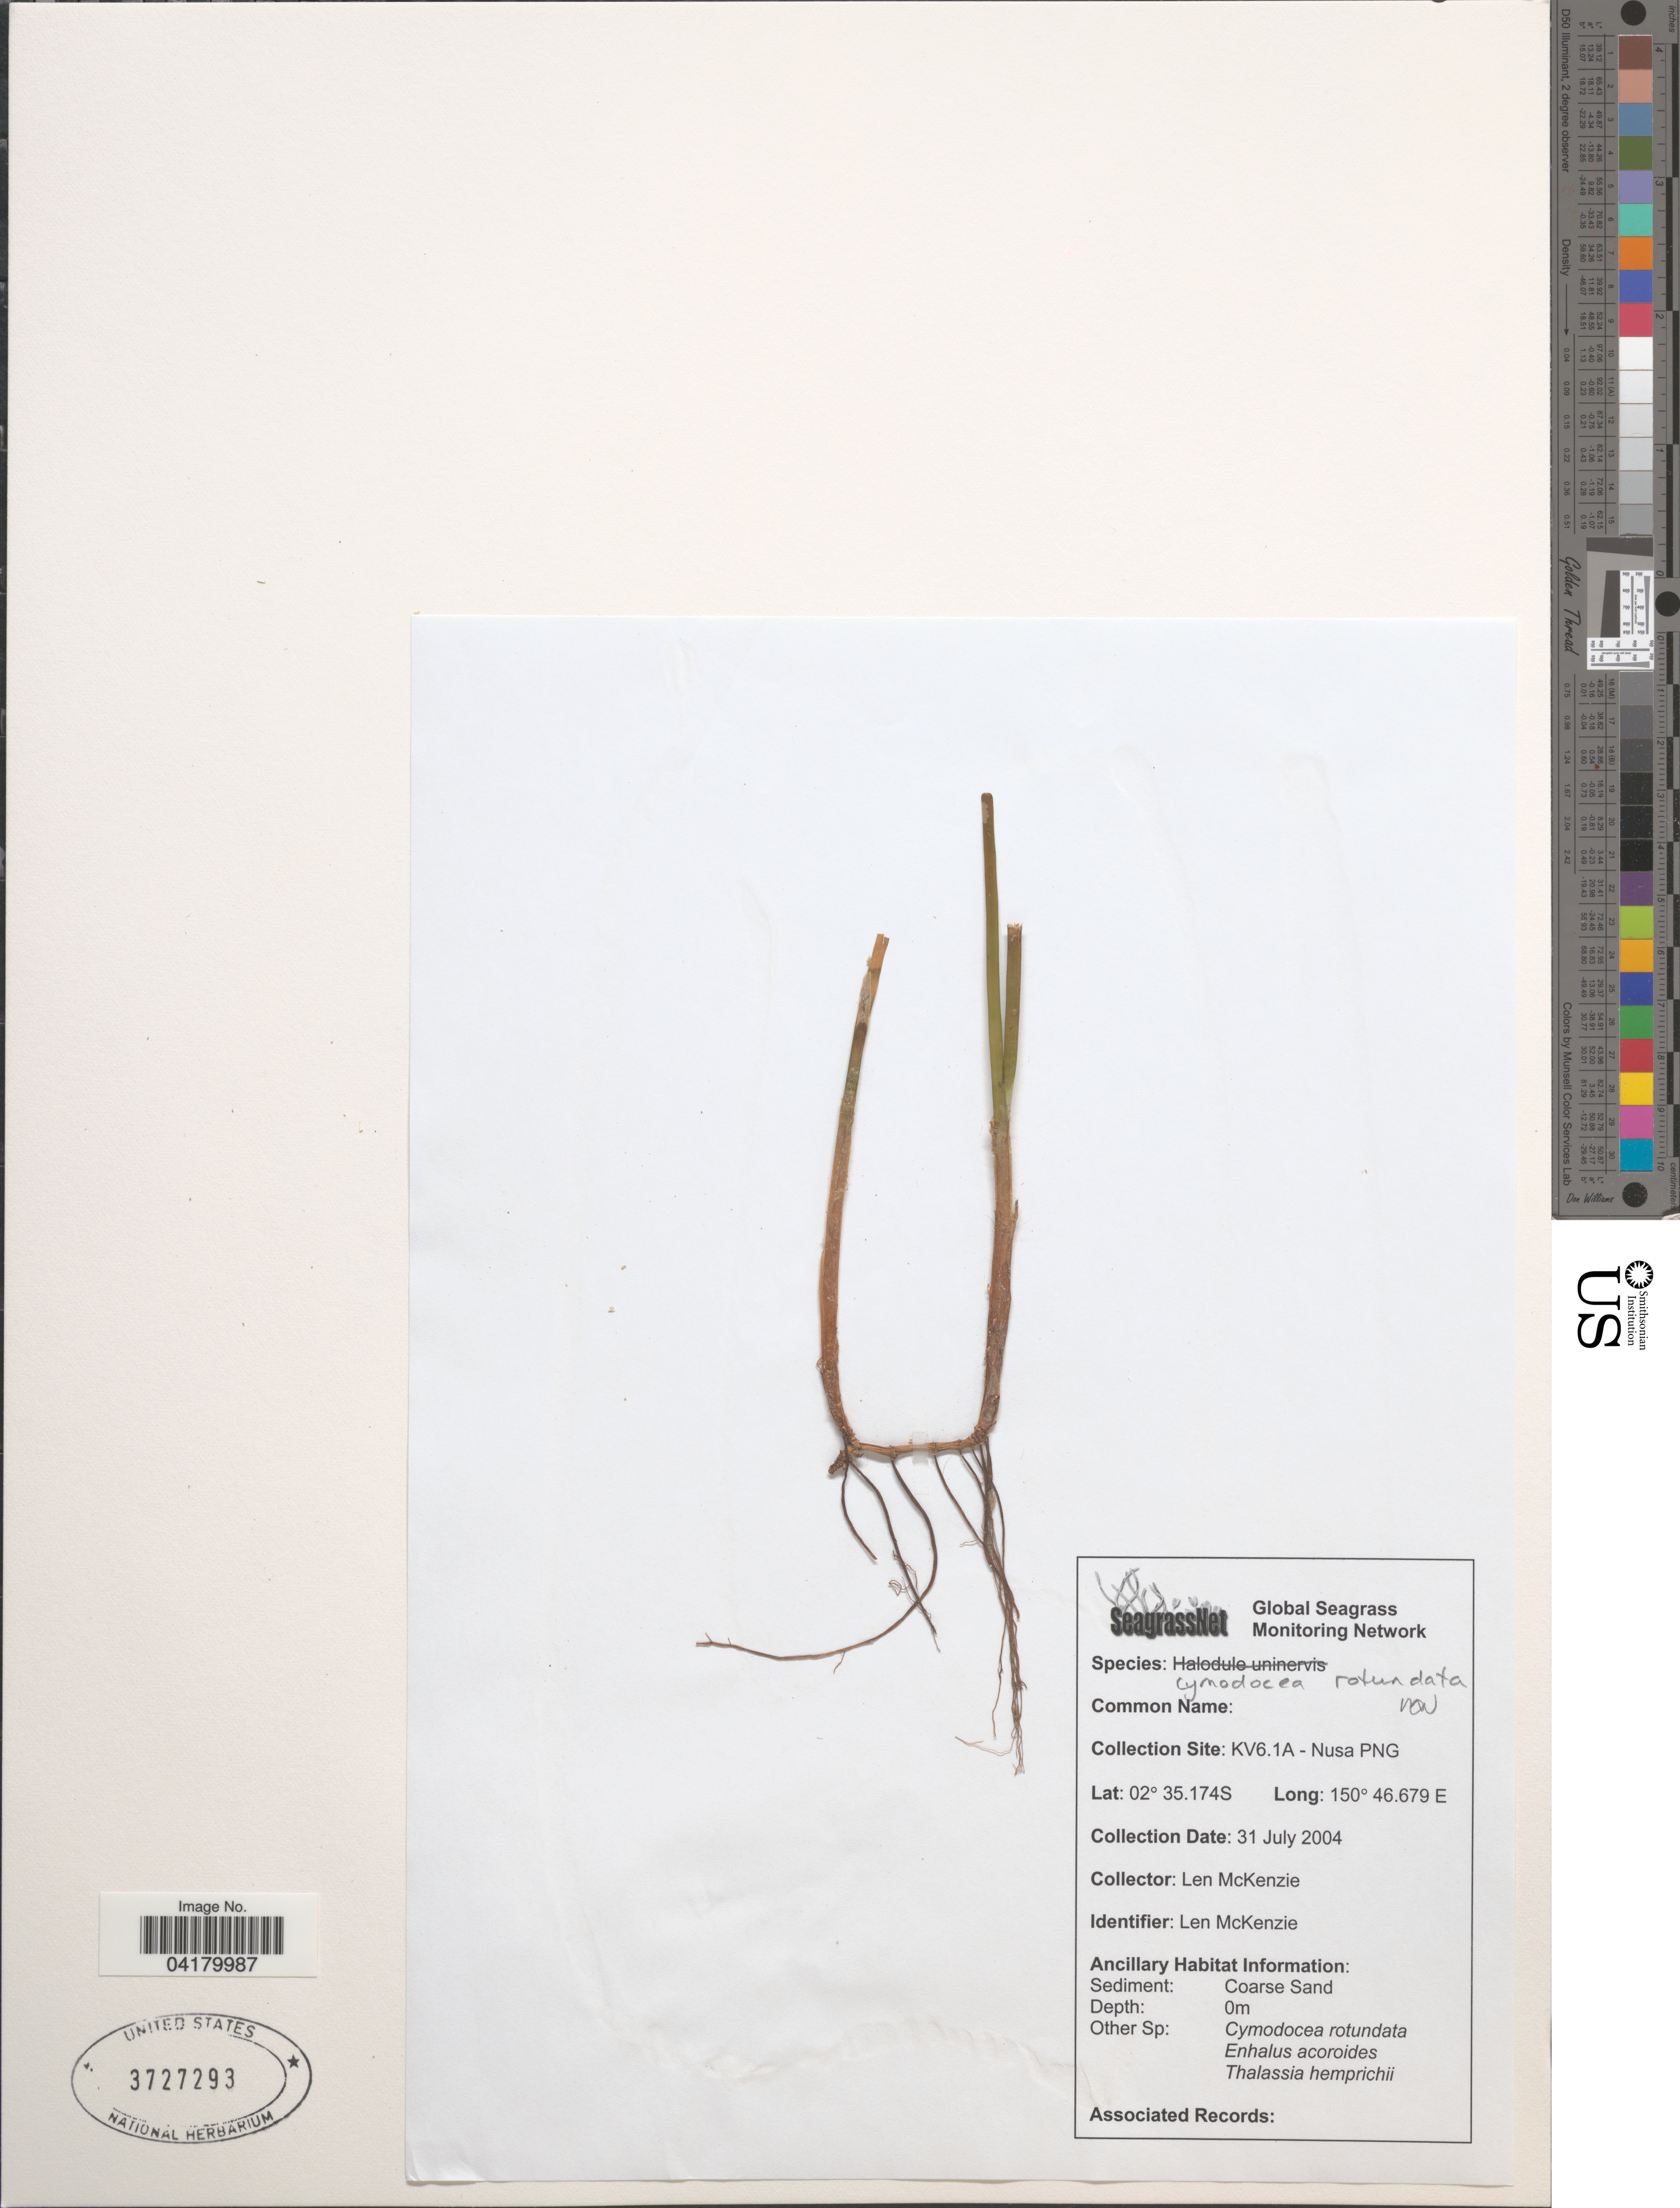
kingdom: Plantae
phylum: Tracheophyta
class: Liliopsida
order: Alismatales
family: Cymodoceaceae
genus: Cymodocea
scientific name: Cymodocea rotundata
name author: Asch. & Schweinf.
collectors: L. McKenzie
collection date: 2004-07-31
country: Papua New Guinea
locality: Collection Site: KV6.1A - Nusa PNG.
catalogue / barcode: US 3727293